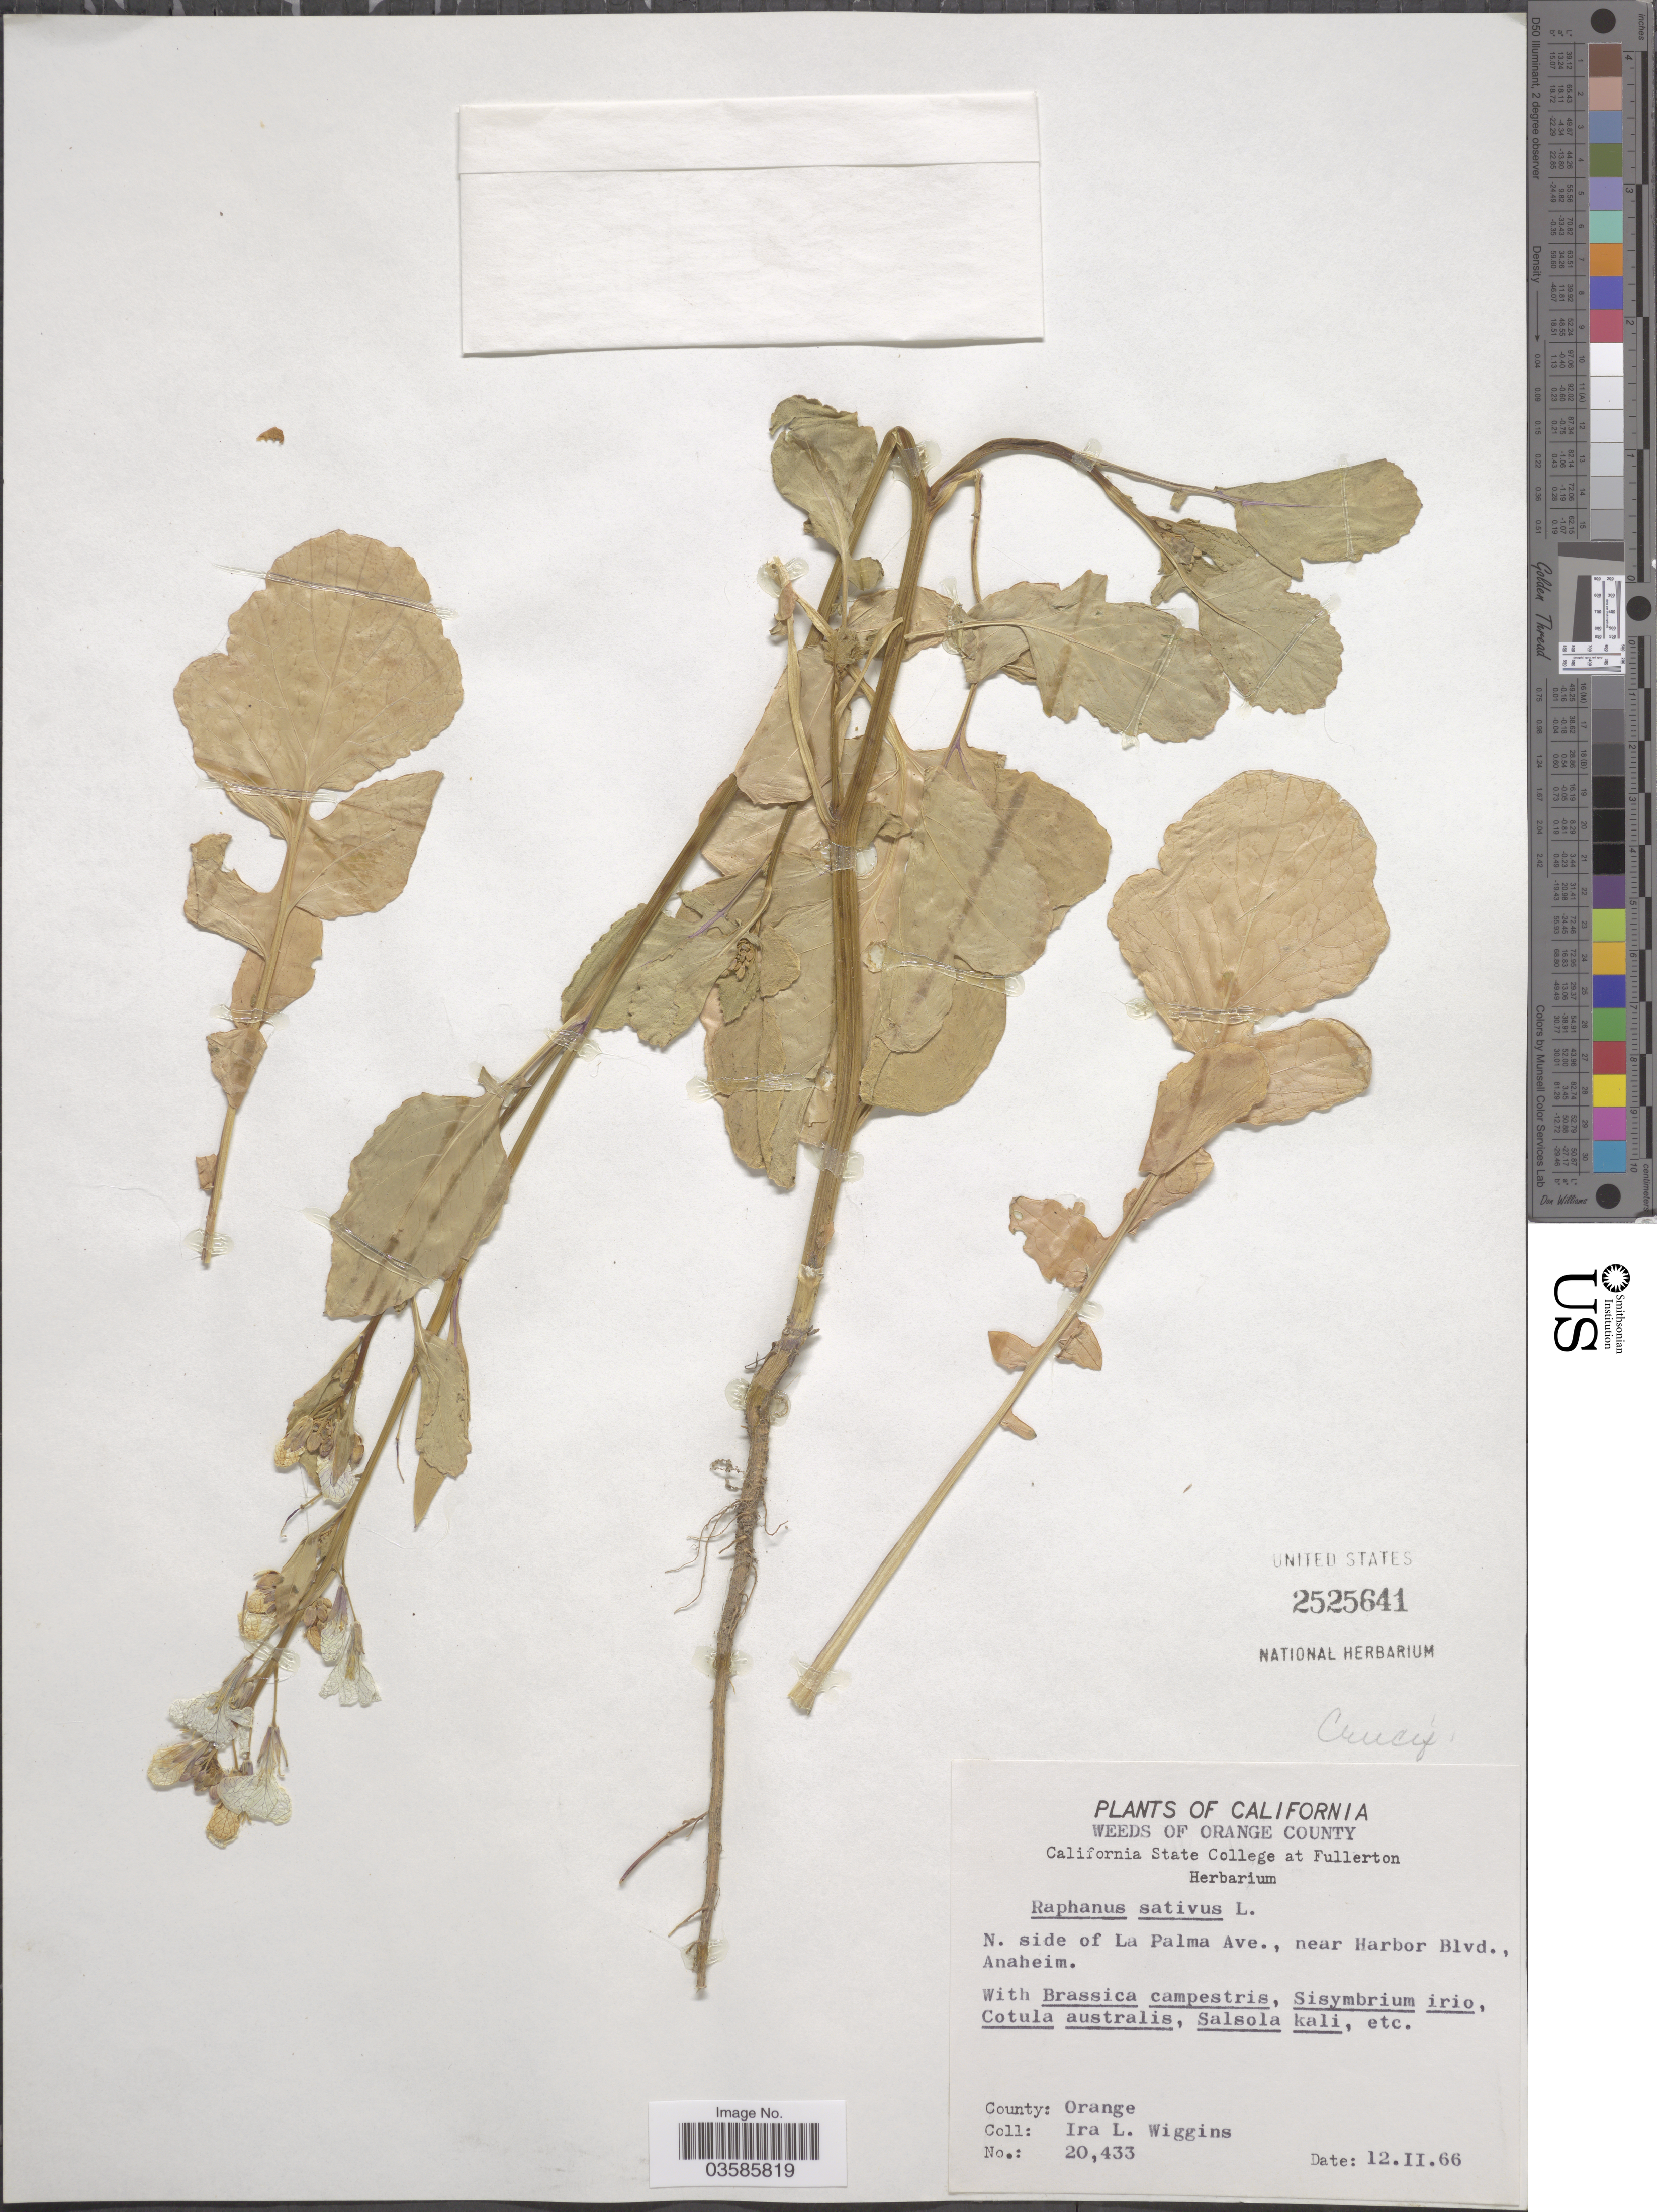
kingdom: Plantae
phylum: Tracheophyta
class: Magnoliopsida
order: Brassicales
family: Brassicaceae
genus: Raphanus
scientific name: Raphanus sativus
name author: L.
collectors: I. L. Wiggins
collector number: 20433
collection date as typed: Transcribed d/m/y: 12/2/66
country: United States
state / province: California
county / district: Orange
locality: Weeds of Orange County. N. side of La Palma Ave., near Harbor Blvd., Anaheim.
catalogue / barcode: US 2525641